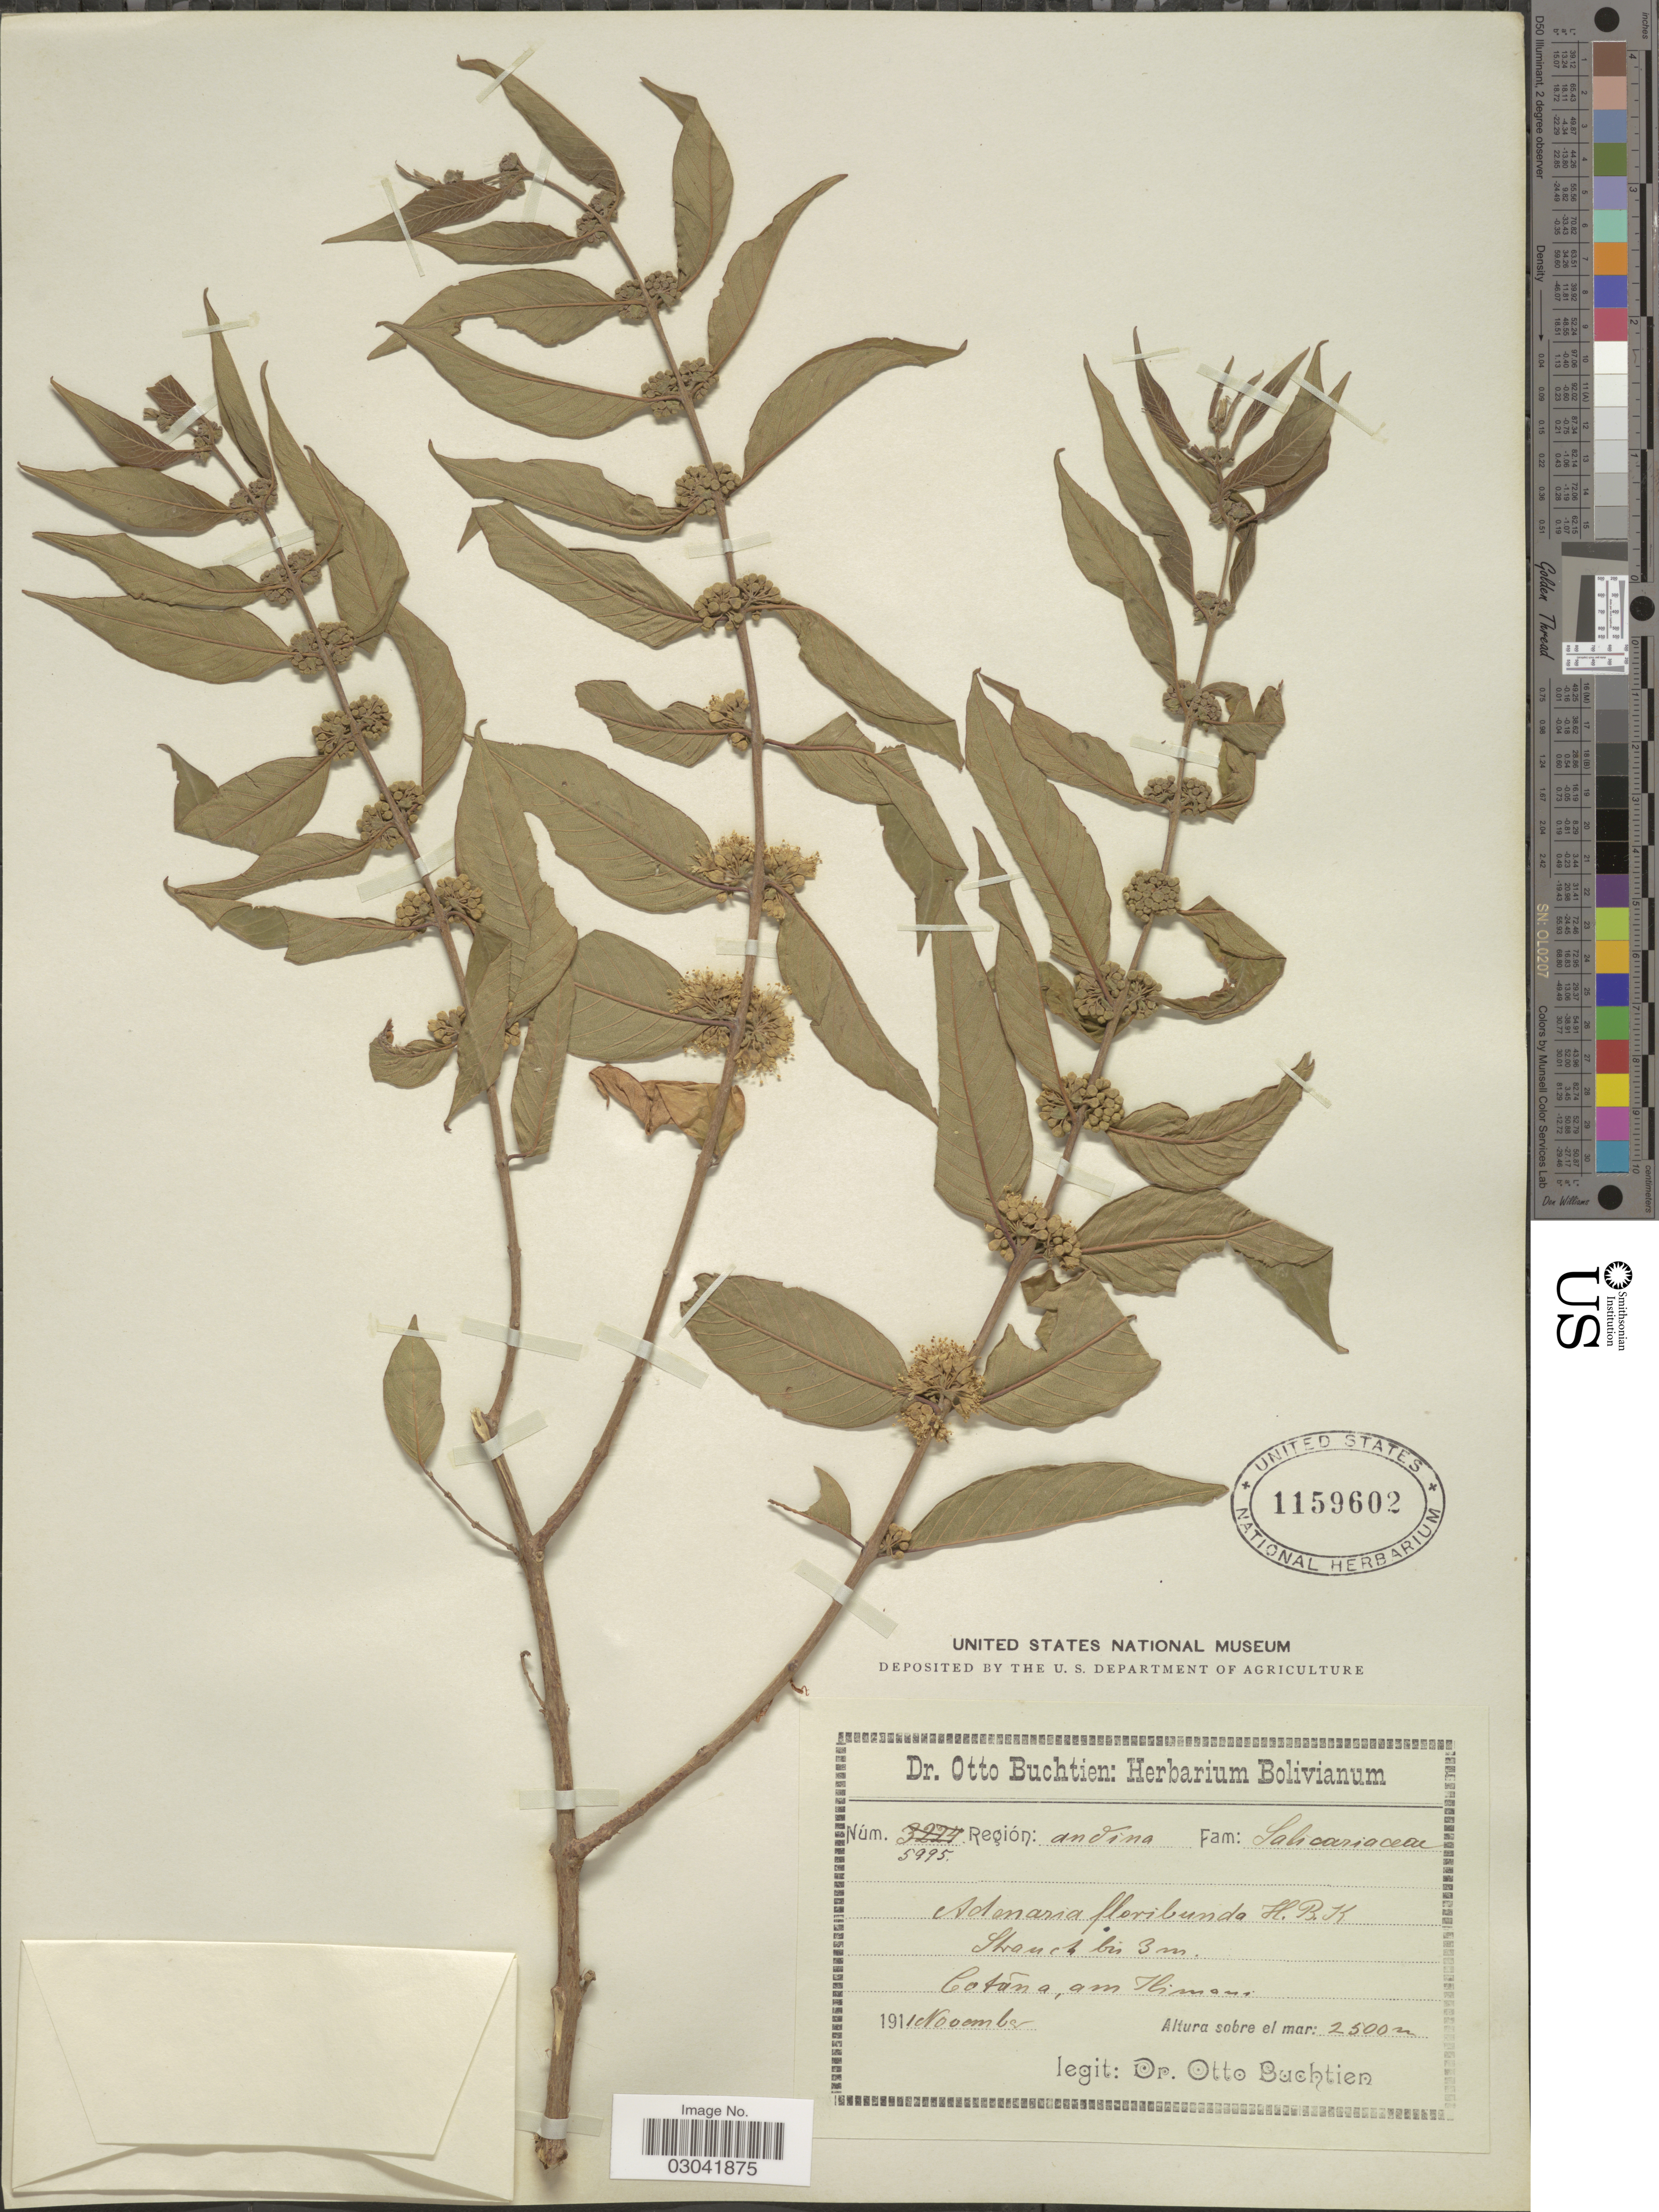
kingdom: Plantae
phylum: Tracheophyta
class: Magnoliopsida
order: Myrtales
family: Lythraceae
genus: Adenaria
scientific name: Adenaria floribunda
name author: Kunth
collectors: O. Buchtien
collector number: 5995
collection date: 1911-11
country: Bolivia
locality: Cotaña, am Ilimani.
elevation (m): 2500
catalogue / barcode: US 1159602